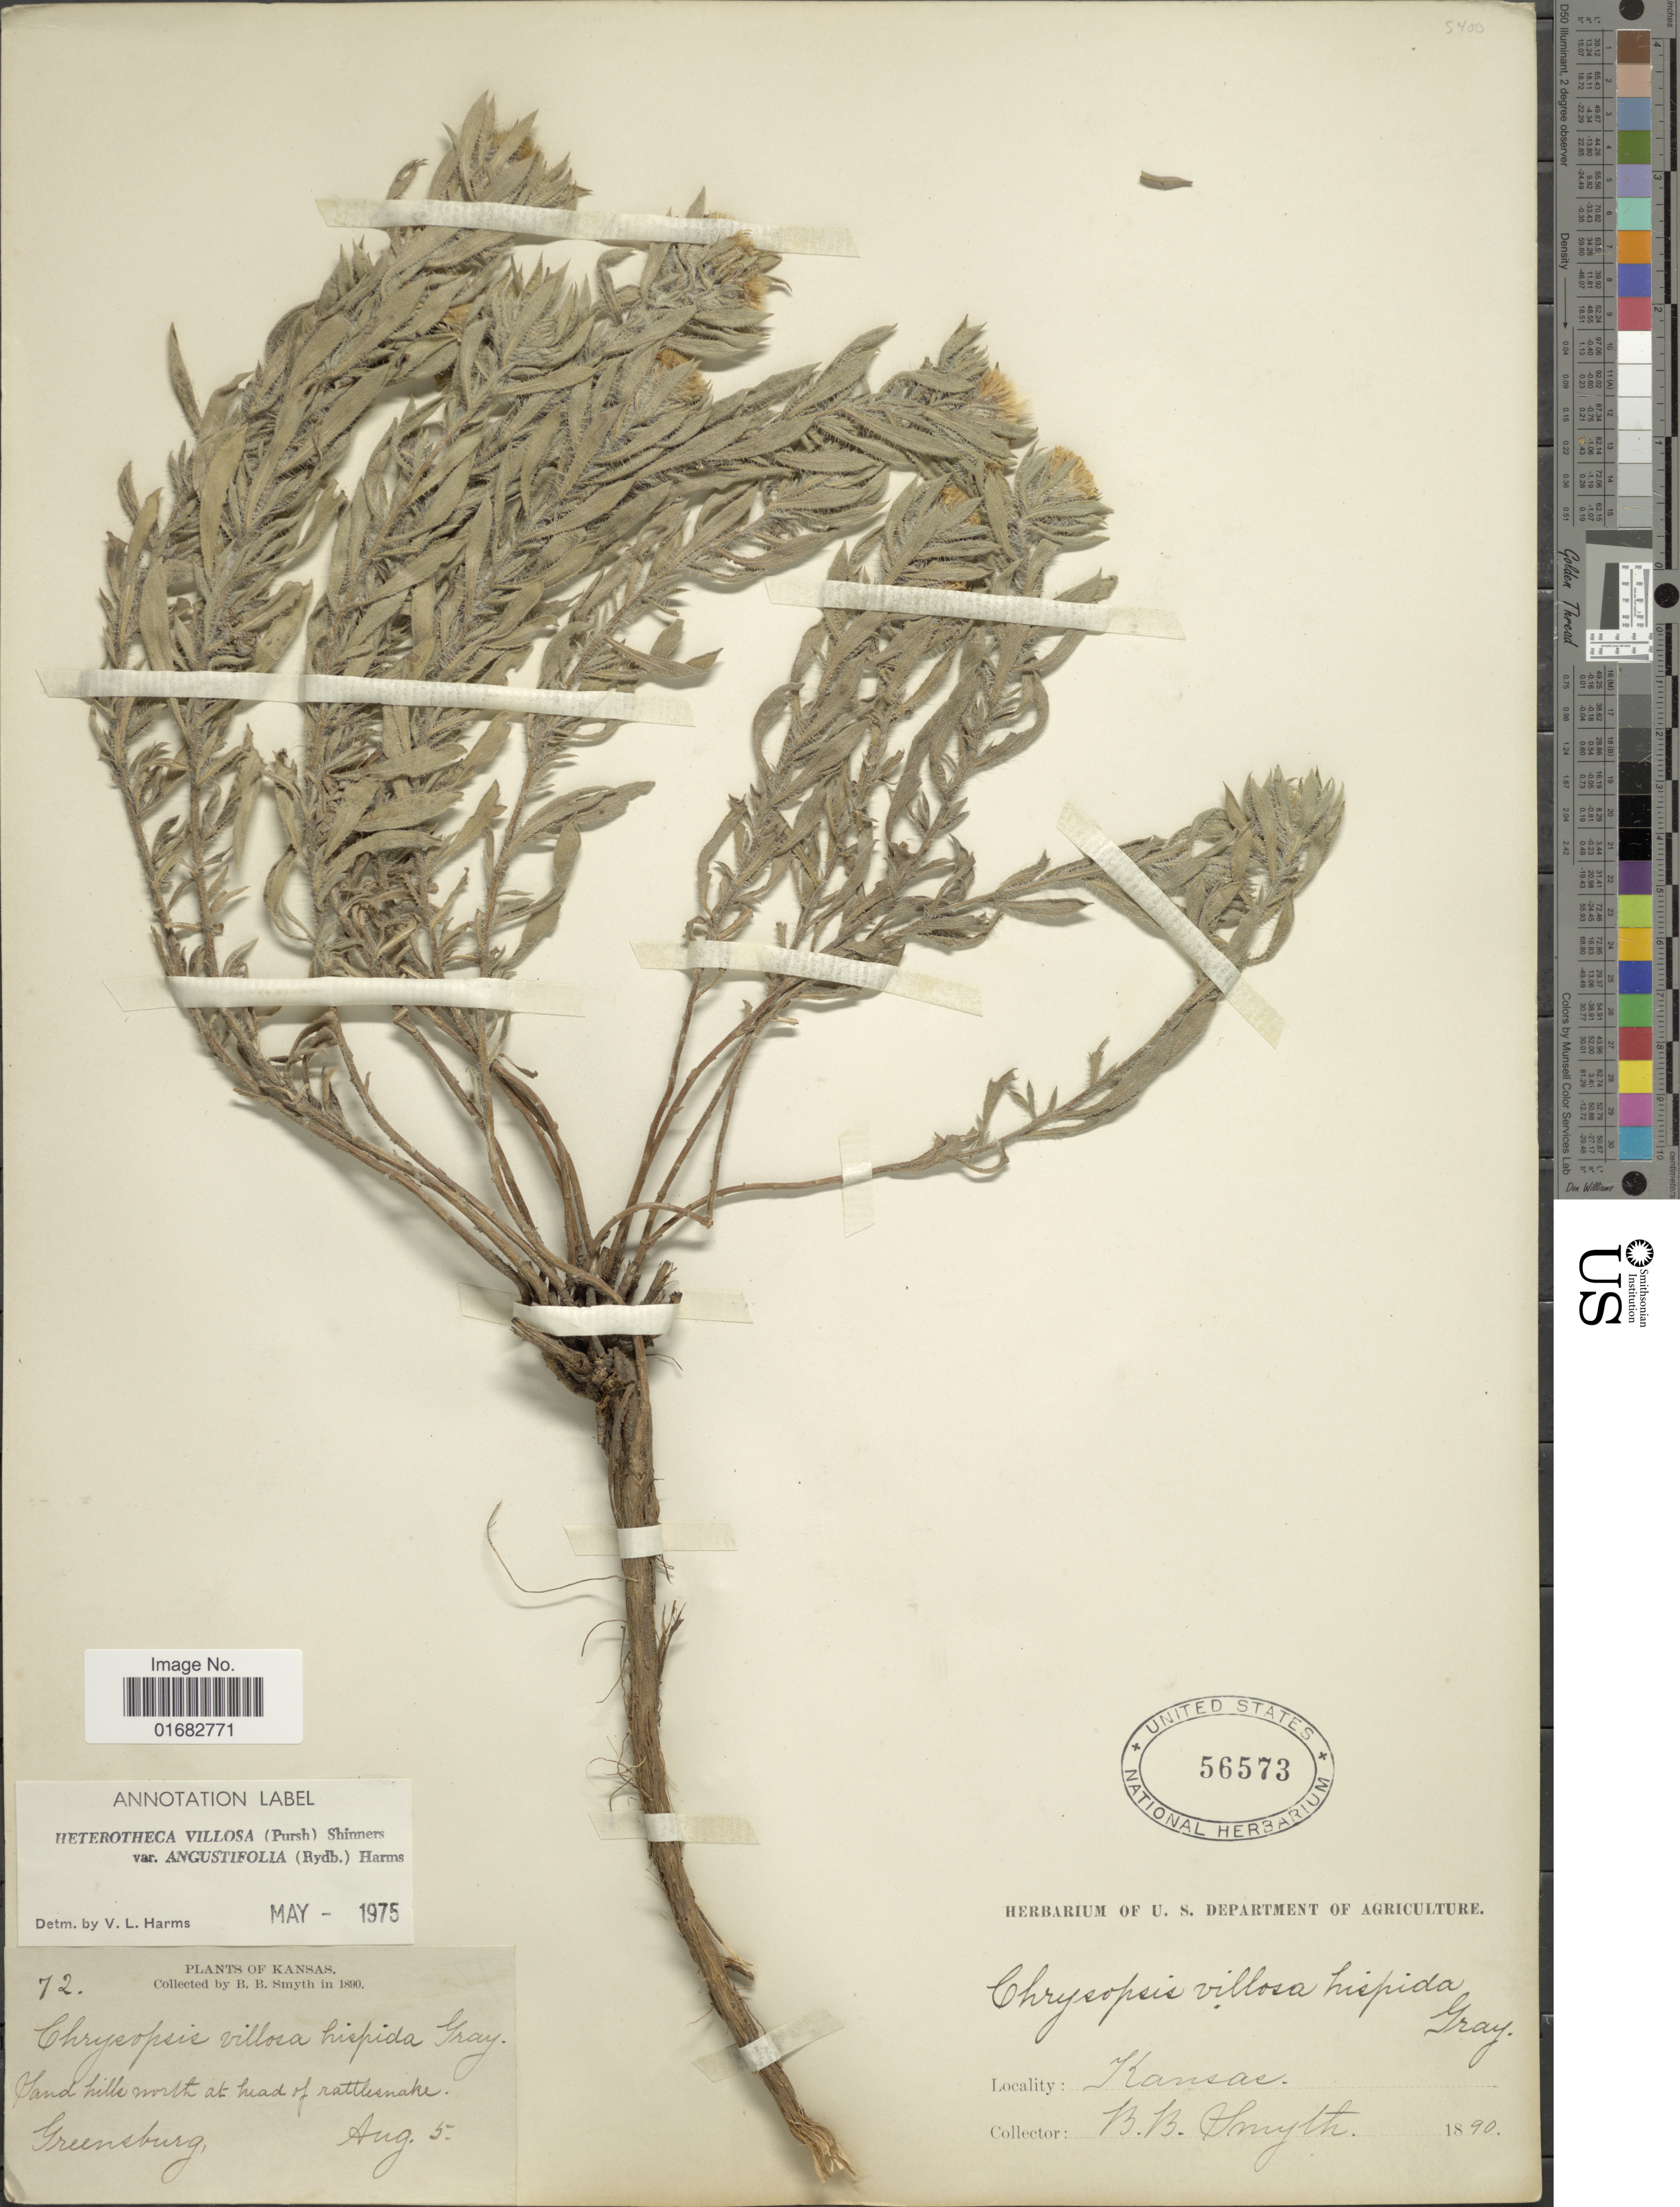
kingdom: Plantae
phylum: Tracheophyta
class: Magnoliopsida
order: Asterales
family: Asteraceae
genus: Heterotheca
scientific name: Heterotheca villosa var. angustifolia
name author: (Rydb.) V.L. Harms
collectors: B. Smyth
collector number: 72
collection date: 1890-08-05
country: United States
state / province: Kansas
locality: Sand hills north at head of rattlesnake. Greensburg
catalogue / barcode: US 56573